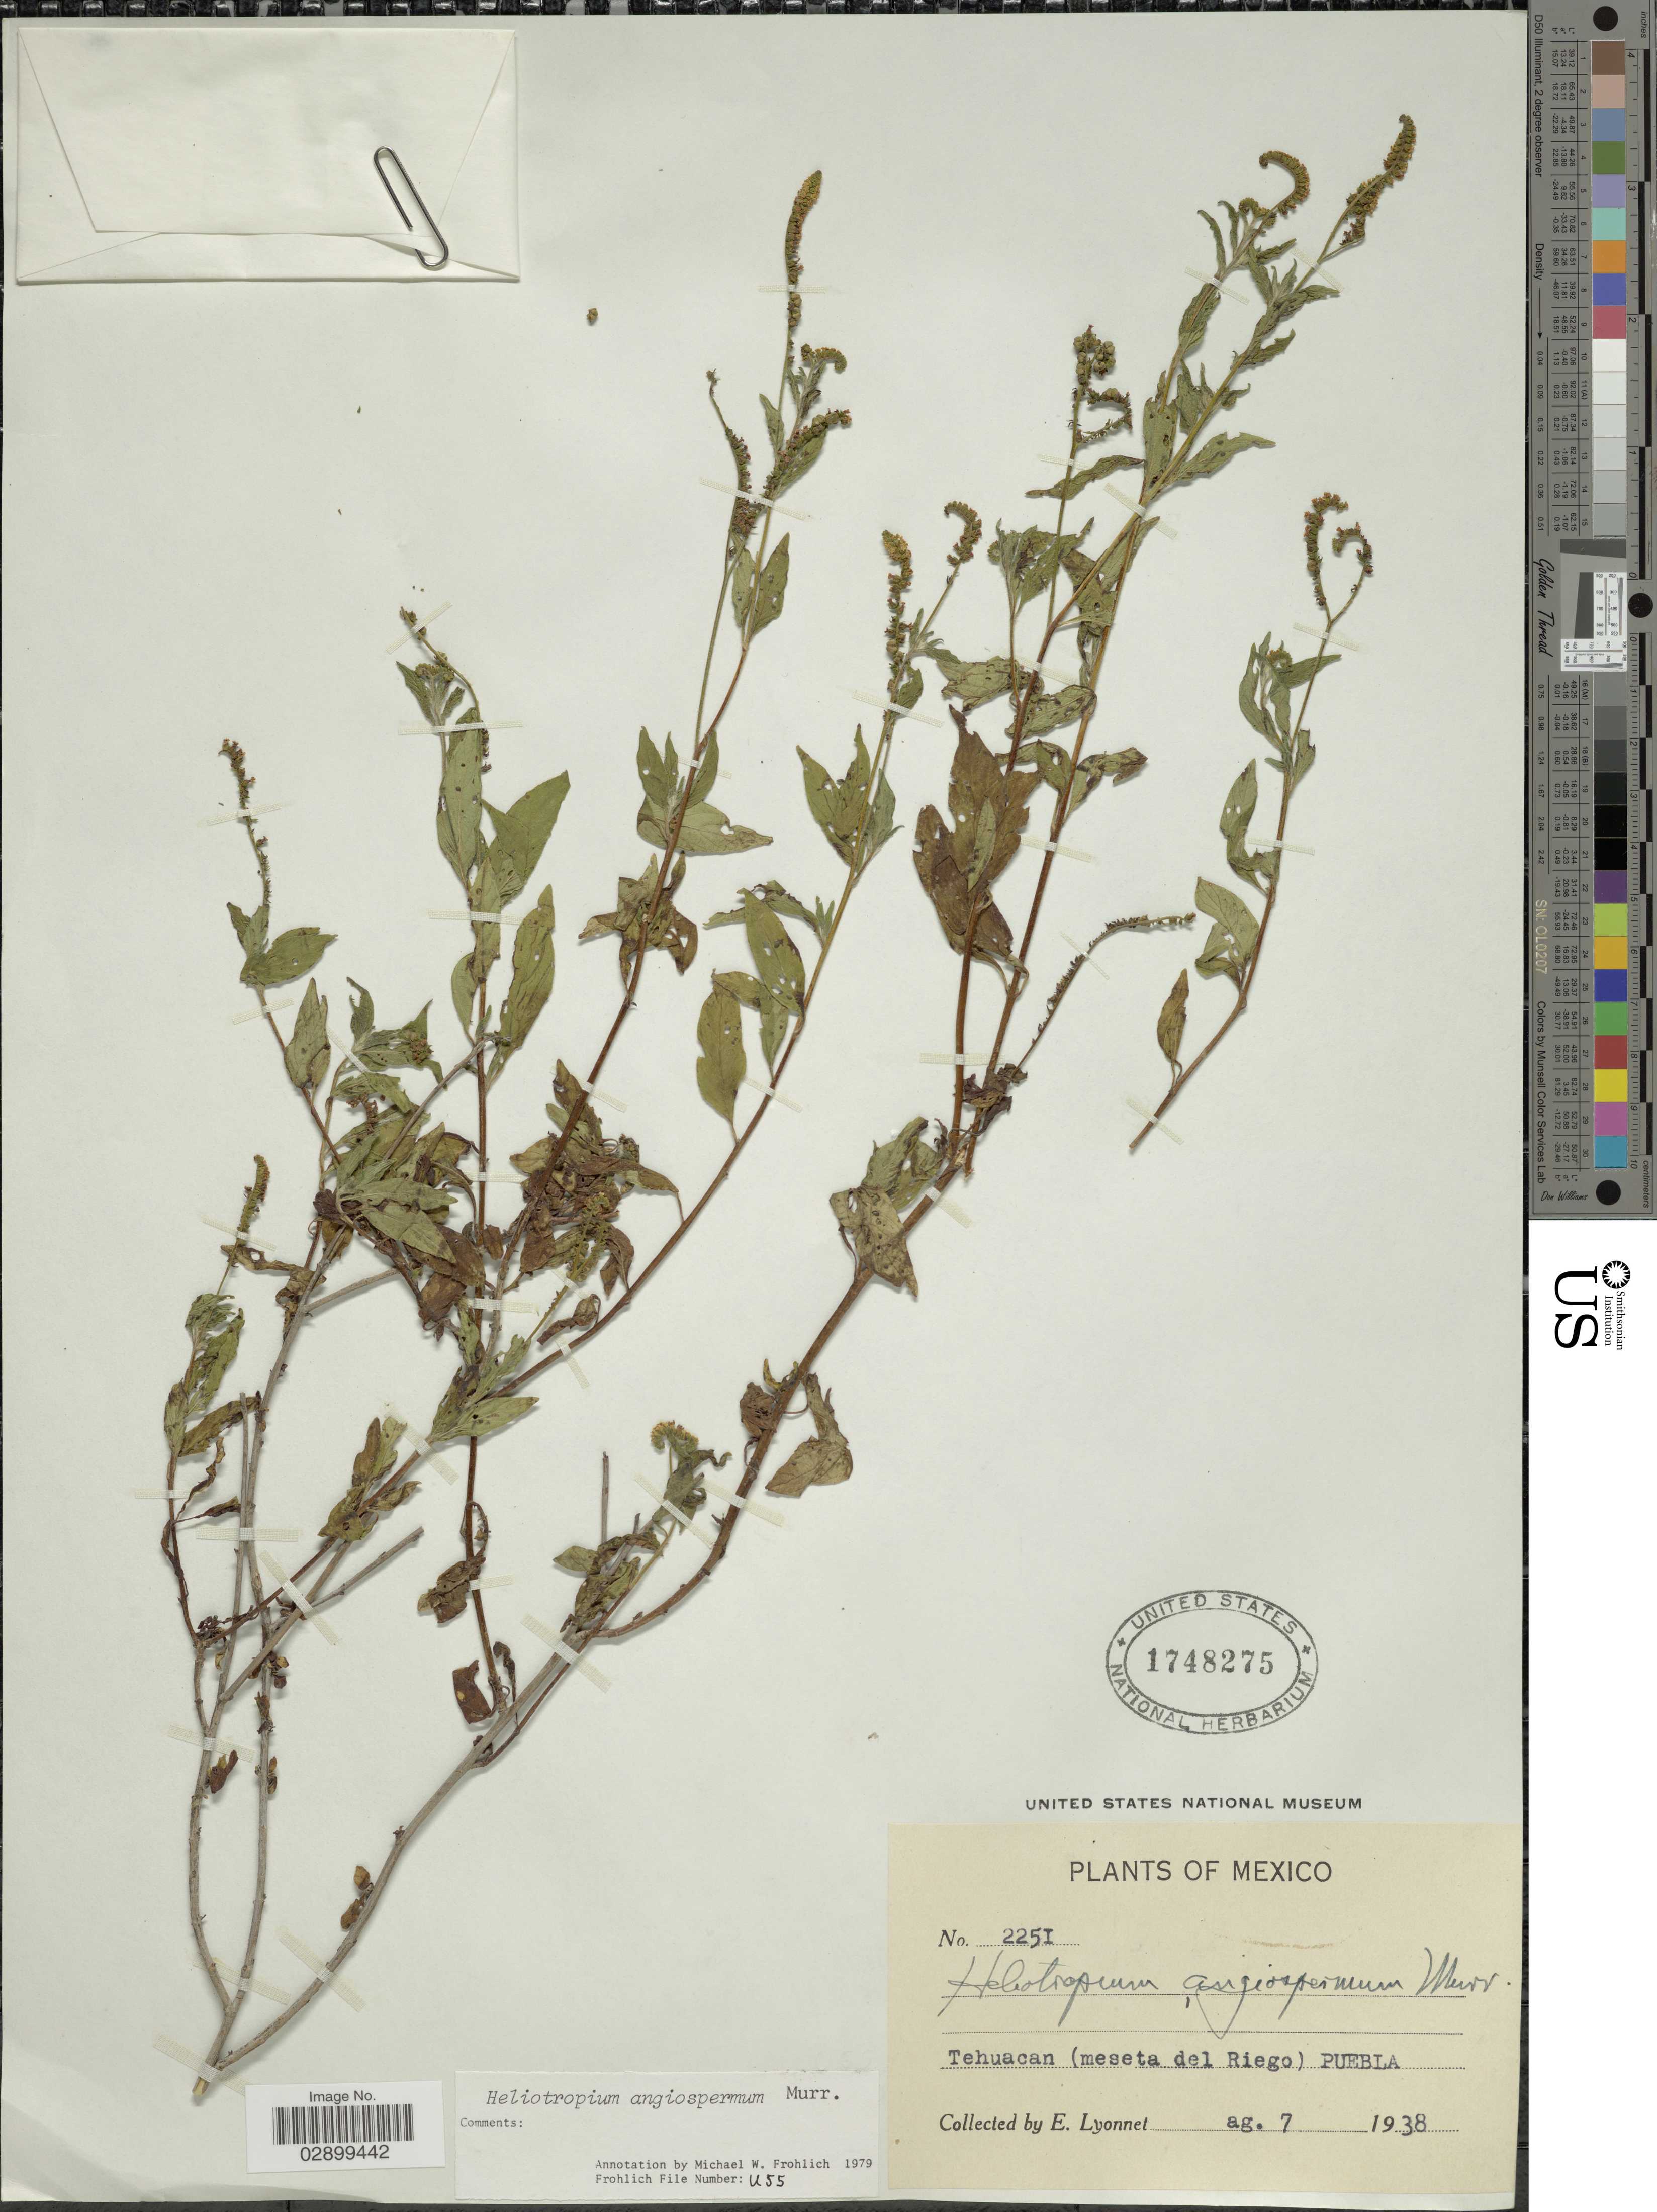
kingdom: Plantae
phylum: Tracheophyta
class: Magnoliopsida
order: Boraginales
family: Heliotropiaceae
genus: Heliotropium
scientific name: Heliotropium angiospermum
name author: Murray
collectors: E. Lyonnet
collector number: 2251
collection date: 1938-08-07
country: Mexico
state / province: Puebla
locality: Tehuacan (meseta del Riego).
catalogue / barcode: US 1748275